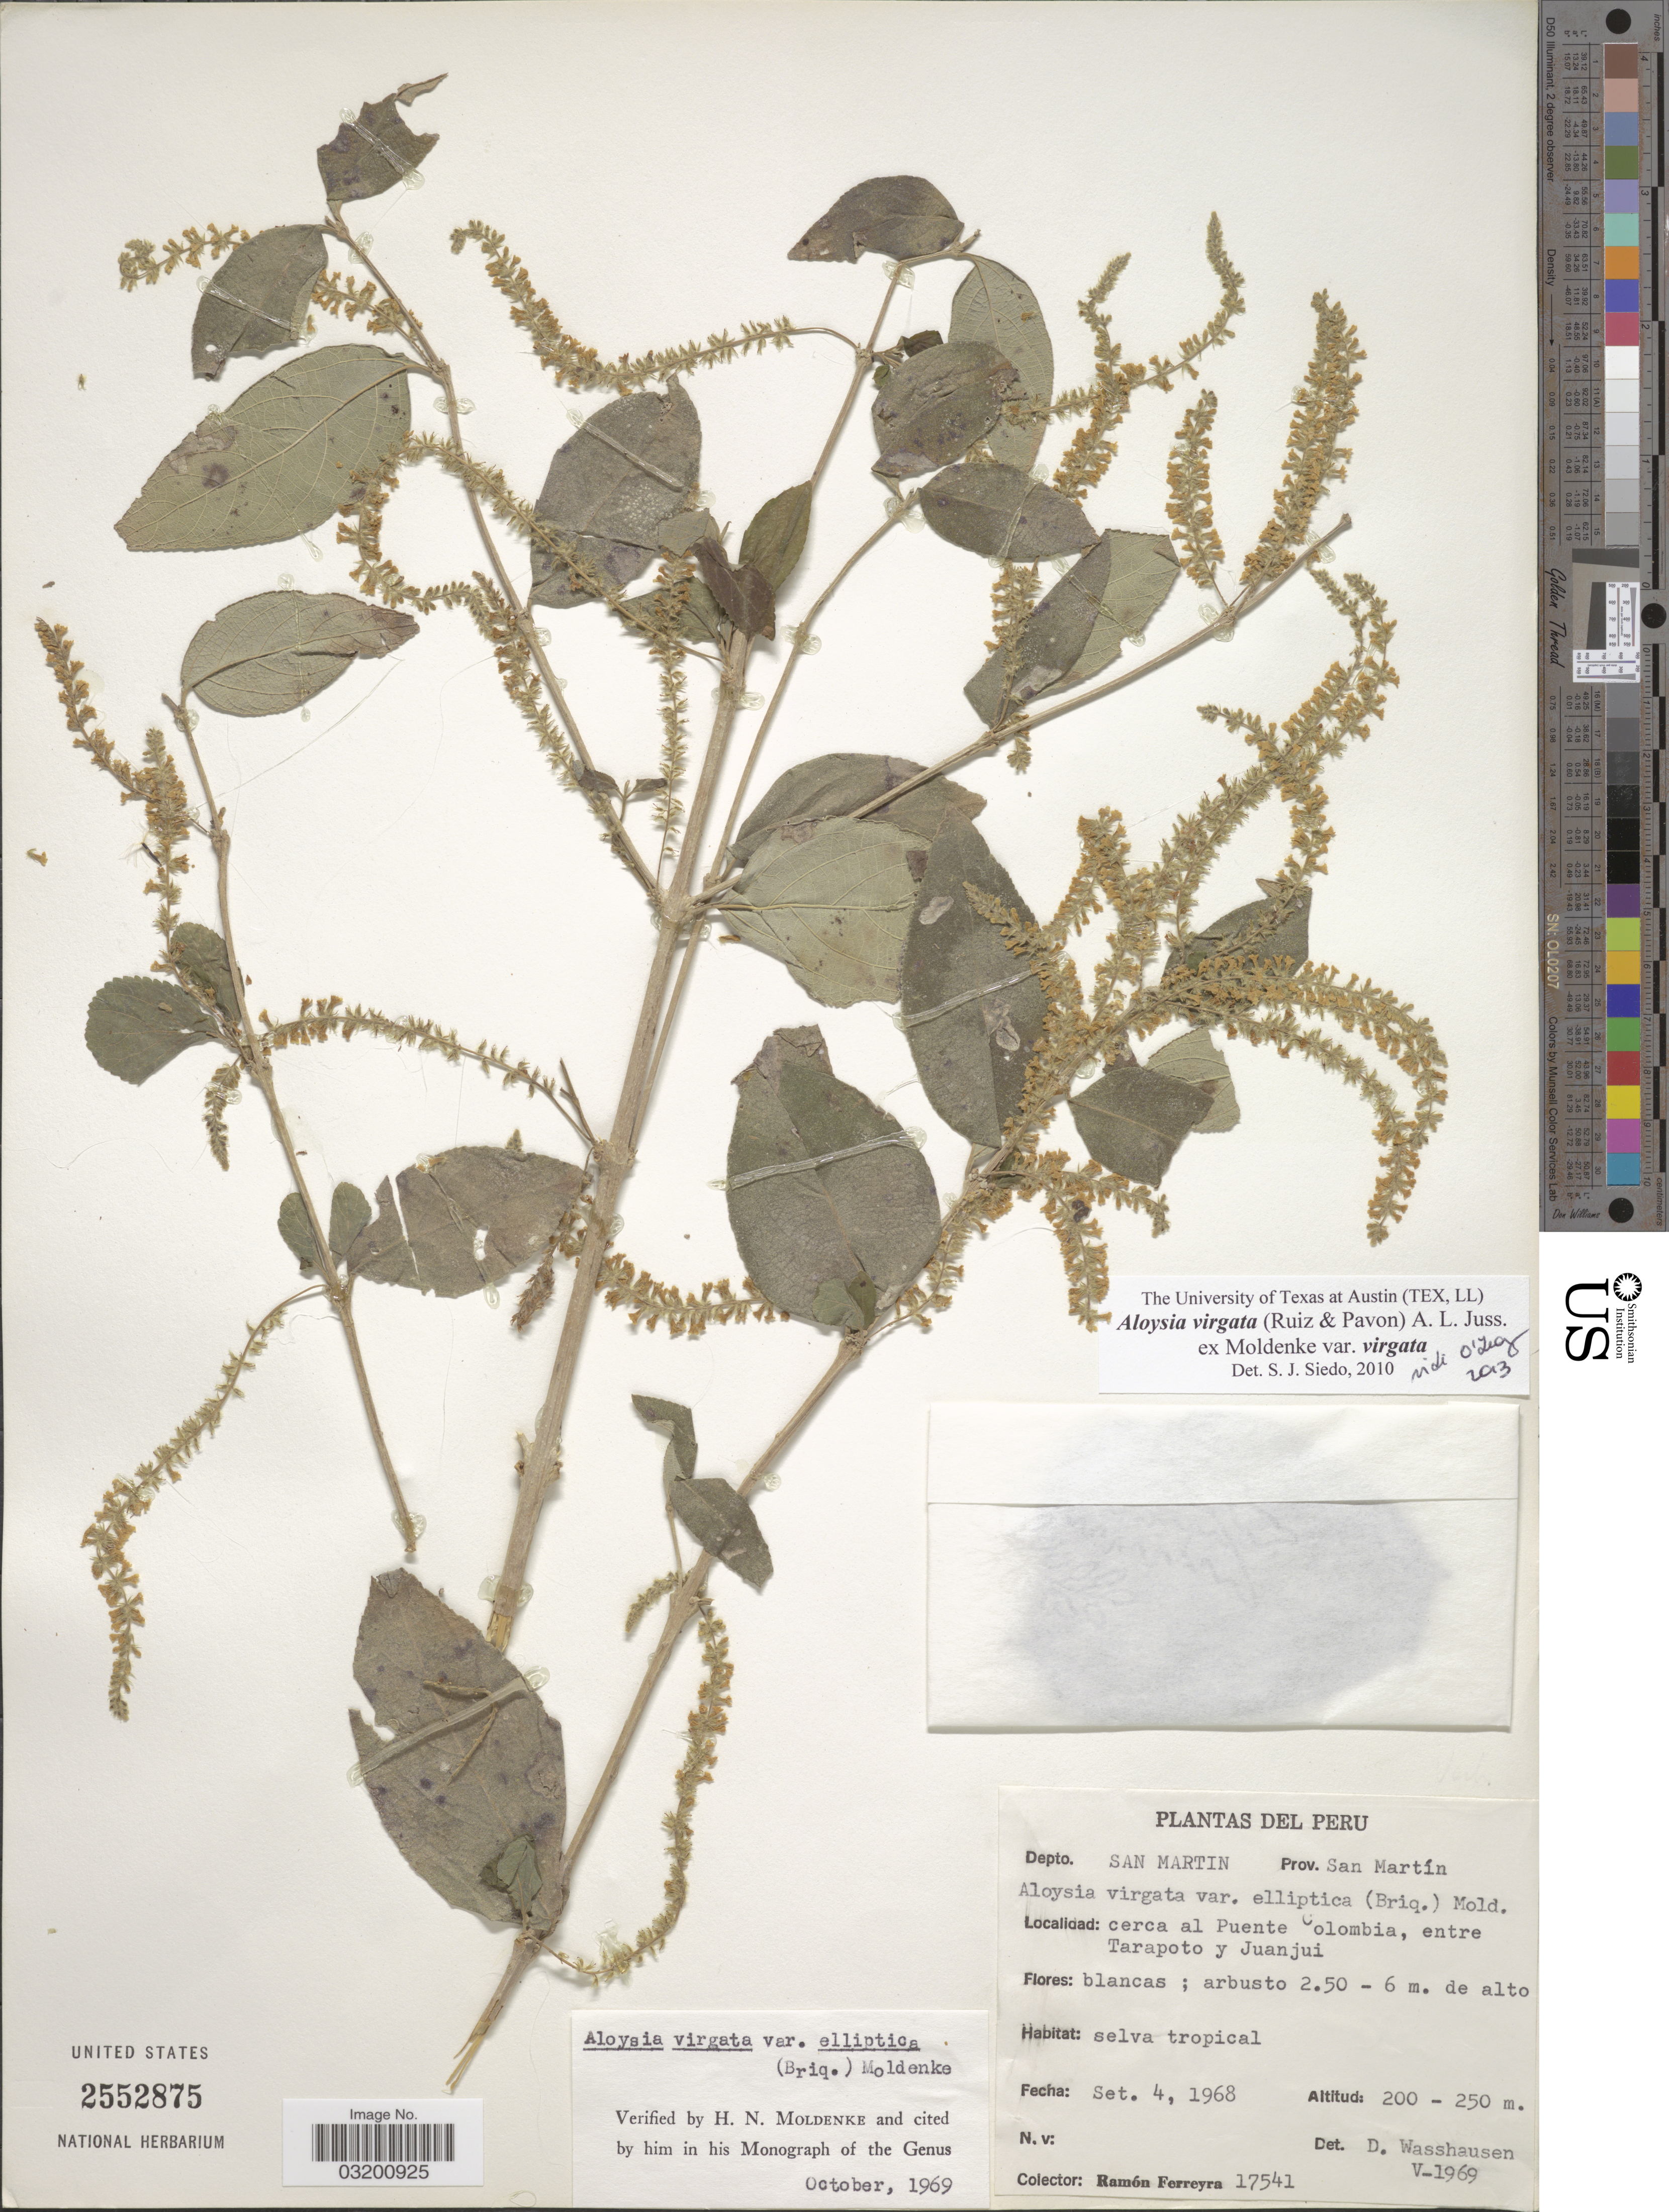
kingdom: Plantae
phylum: Tracheophyta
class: Magnoliopsida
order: Lamiales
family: Verbenaceae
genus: Aloysia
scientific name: Aloysia virgata var. virgata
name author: (Ruiz & Pav.) Juss.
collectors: R. A. Ferreyra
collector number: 17541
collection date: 1968-09-04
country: Peru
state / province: San Martín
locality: Depto. San Martin, cerca al Puente Colombia, entre Tarapoto y Juanjui.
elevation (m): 200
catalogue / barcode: US 2552875